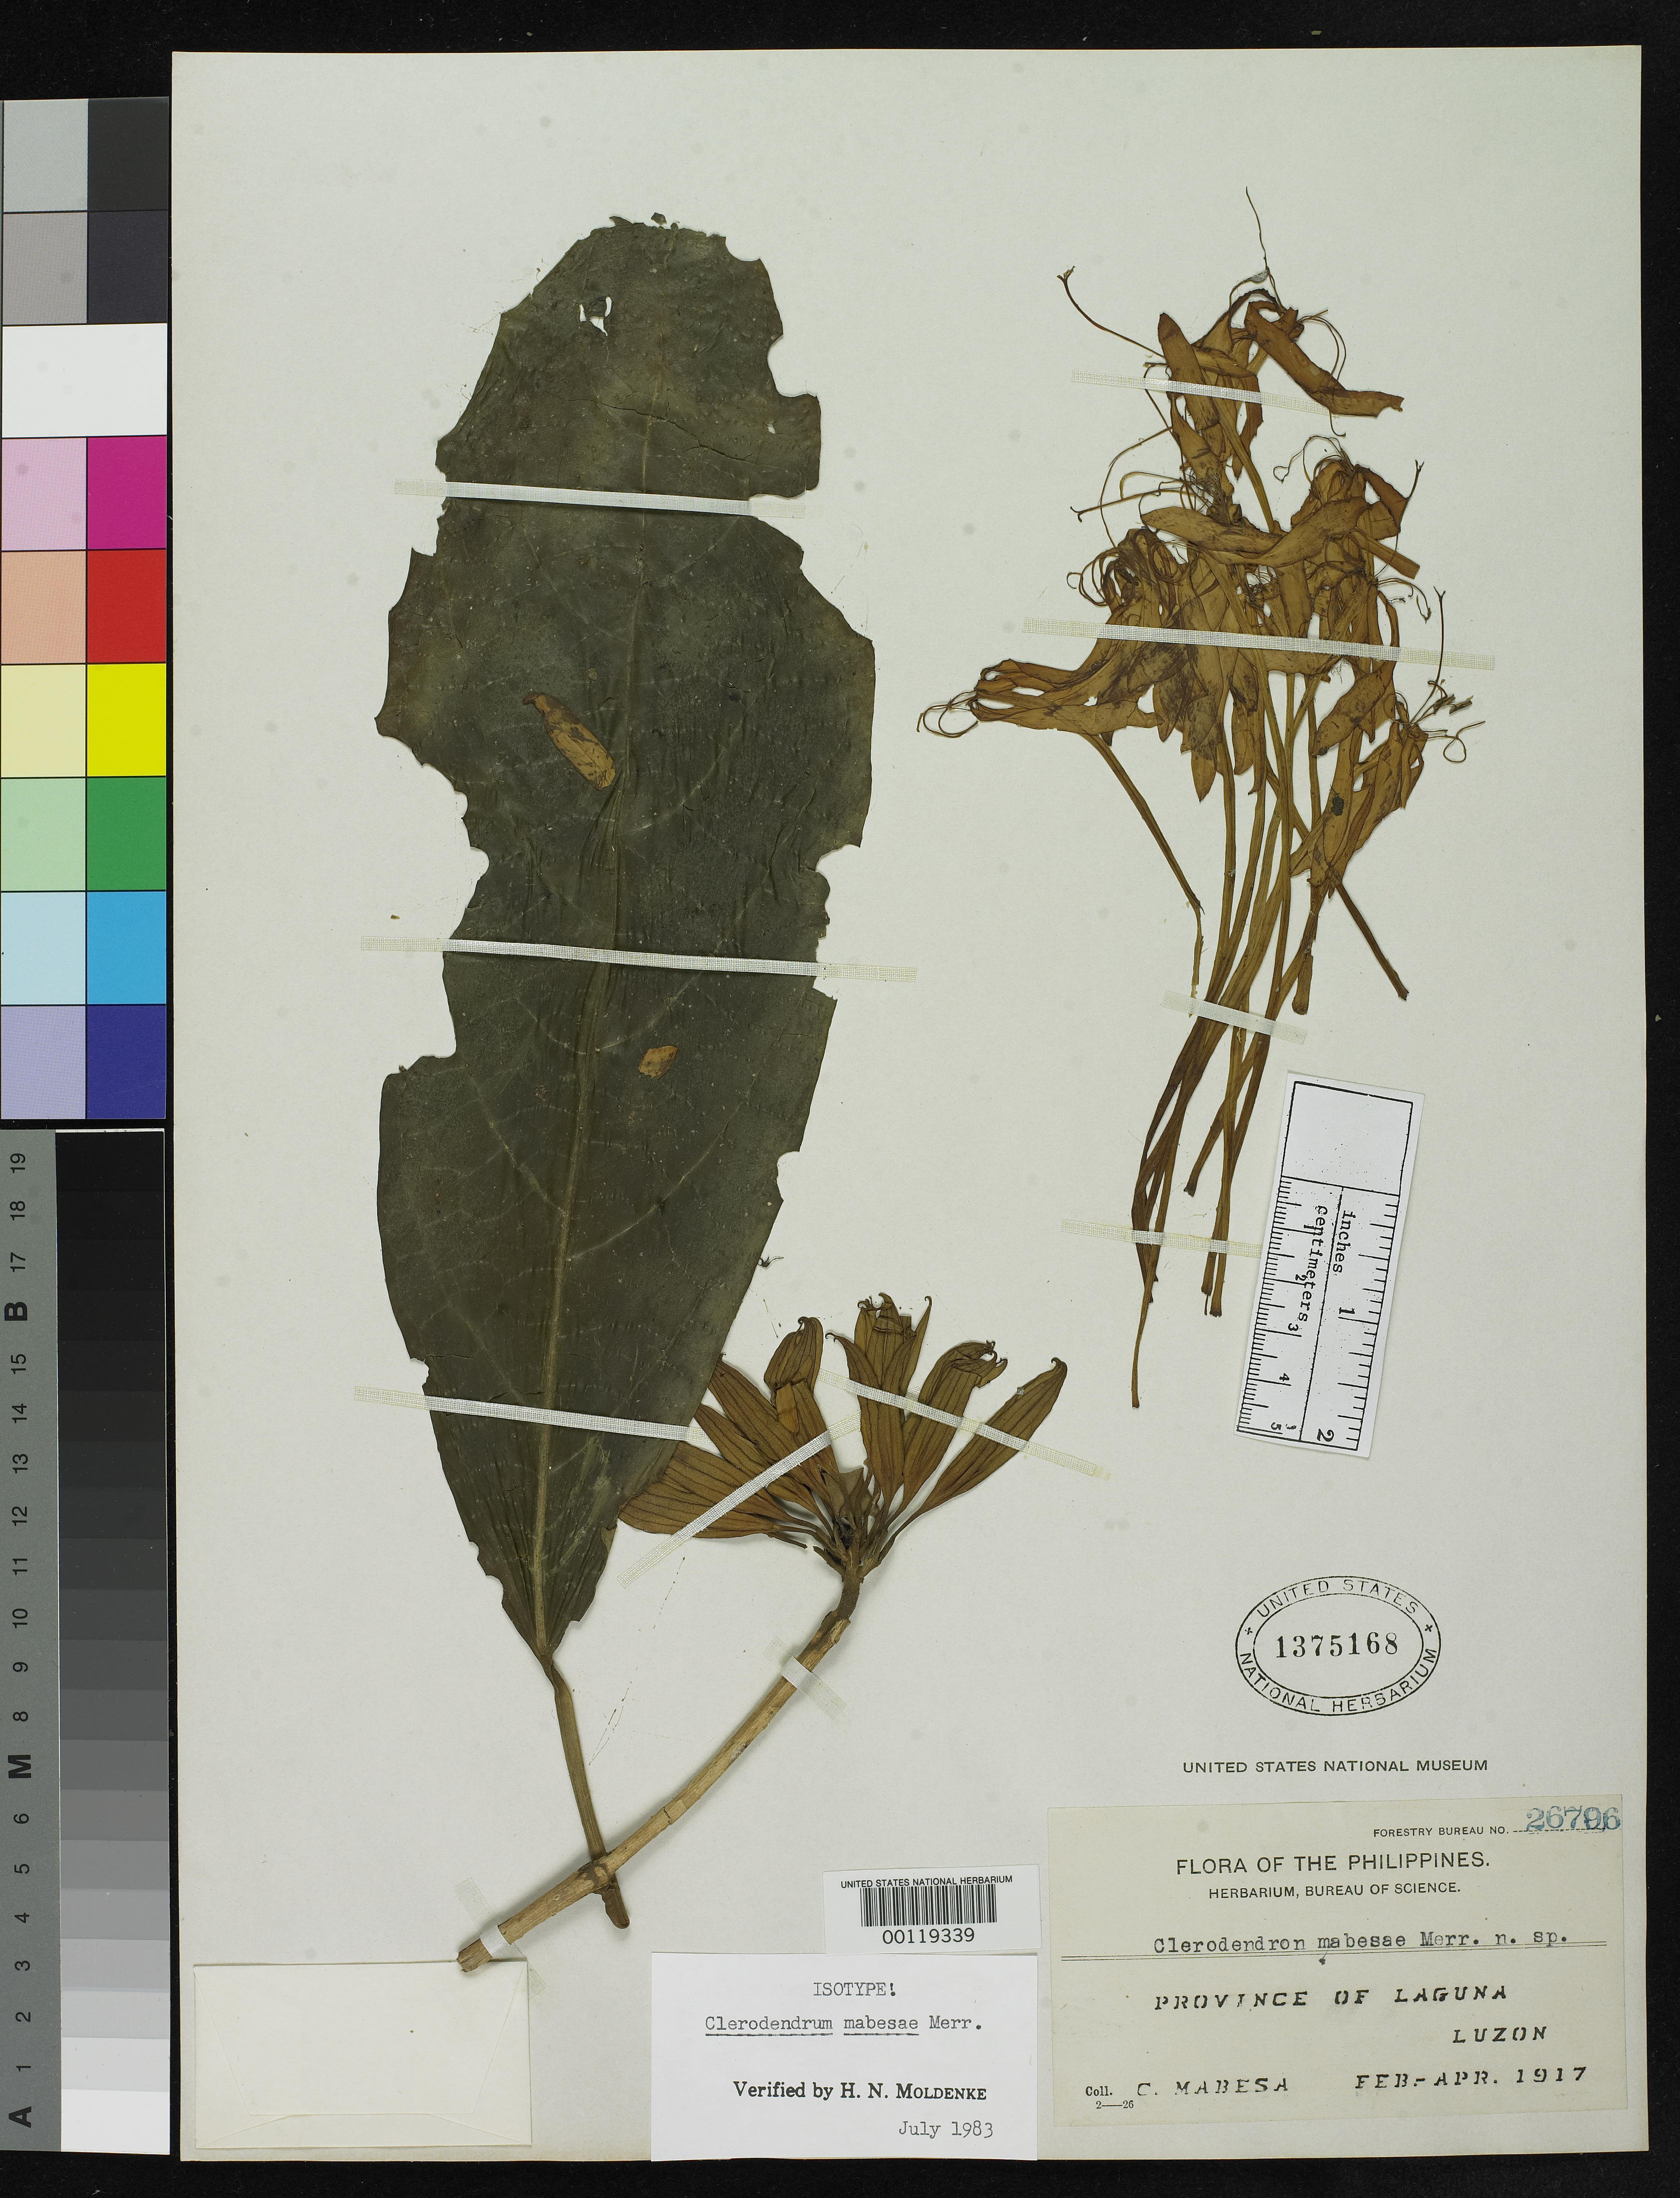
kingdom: Plantae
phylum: Tracheophyta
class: Magnoliopsida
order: Lamiales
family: Lamiaceae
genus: Clerodendrum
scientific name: Clerodendrum mabesae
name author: Merr.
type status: Isotype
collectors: C. Mabesa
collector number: For. Bur. 26796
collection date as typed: Mar 1917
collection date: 1917-03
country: Philippines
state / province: Calabarzon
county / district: Laguna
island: Luzon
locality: Paete.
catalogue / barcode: US 1375168